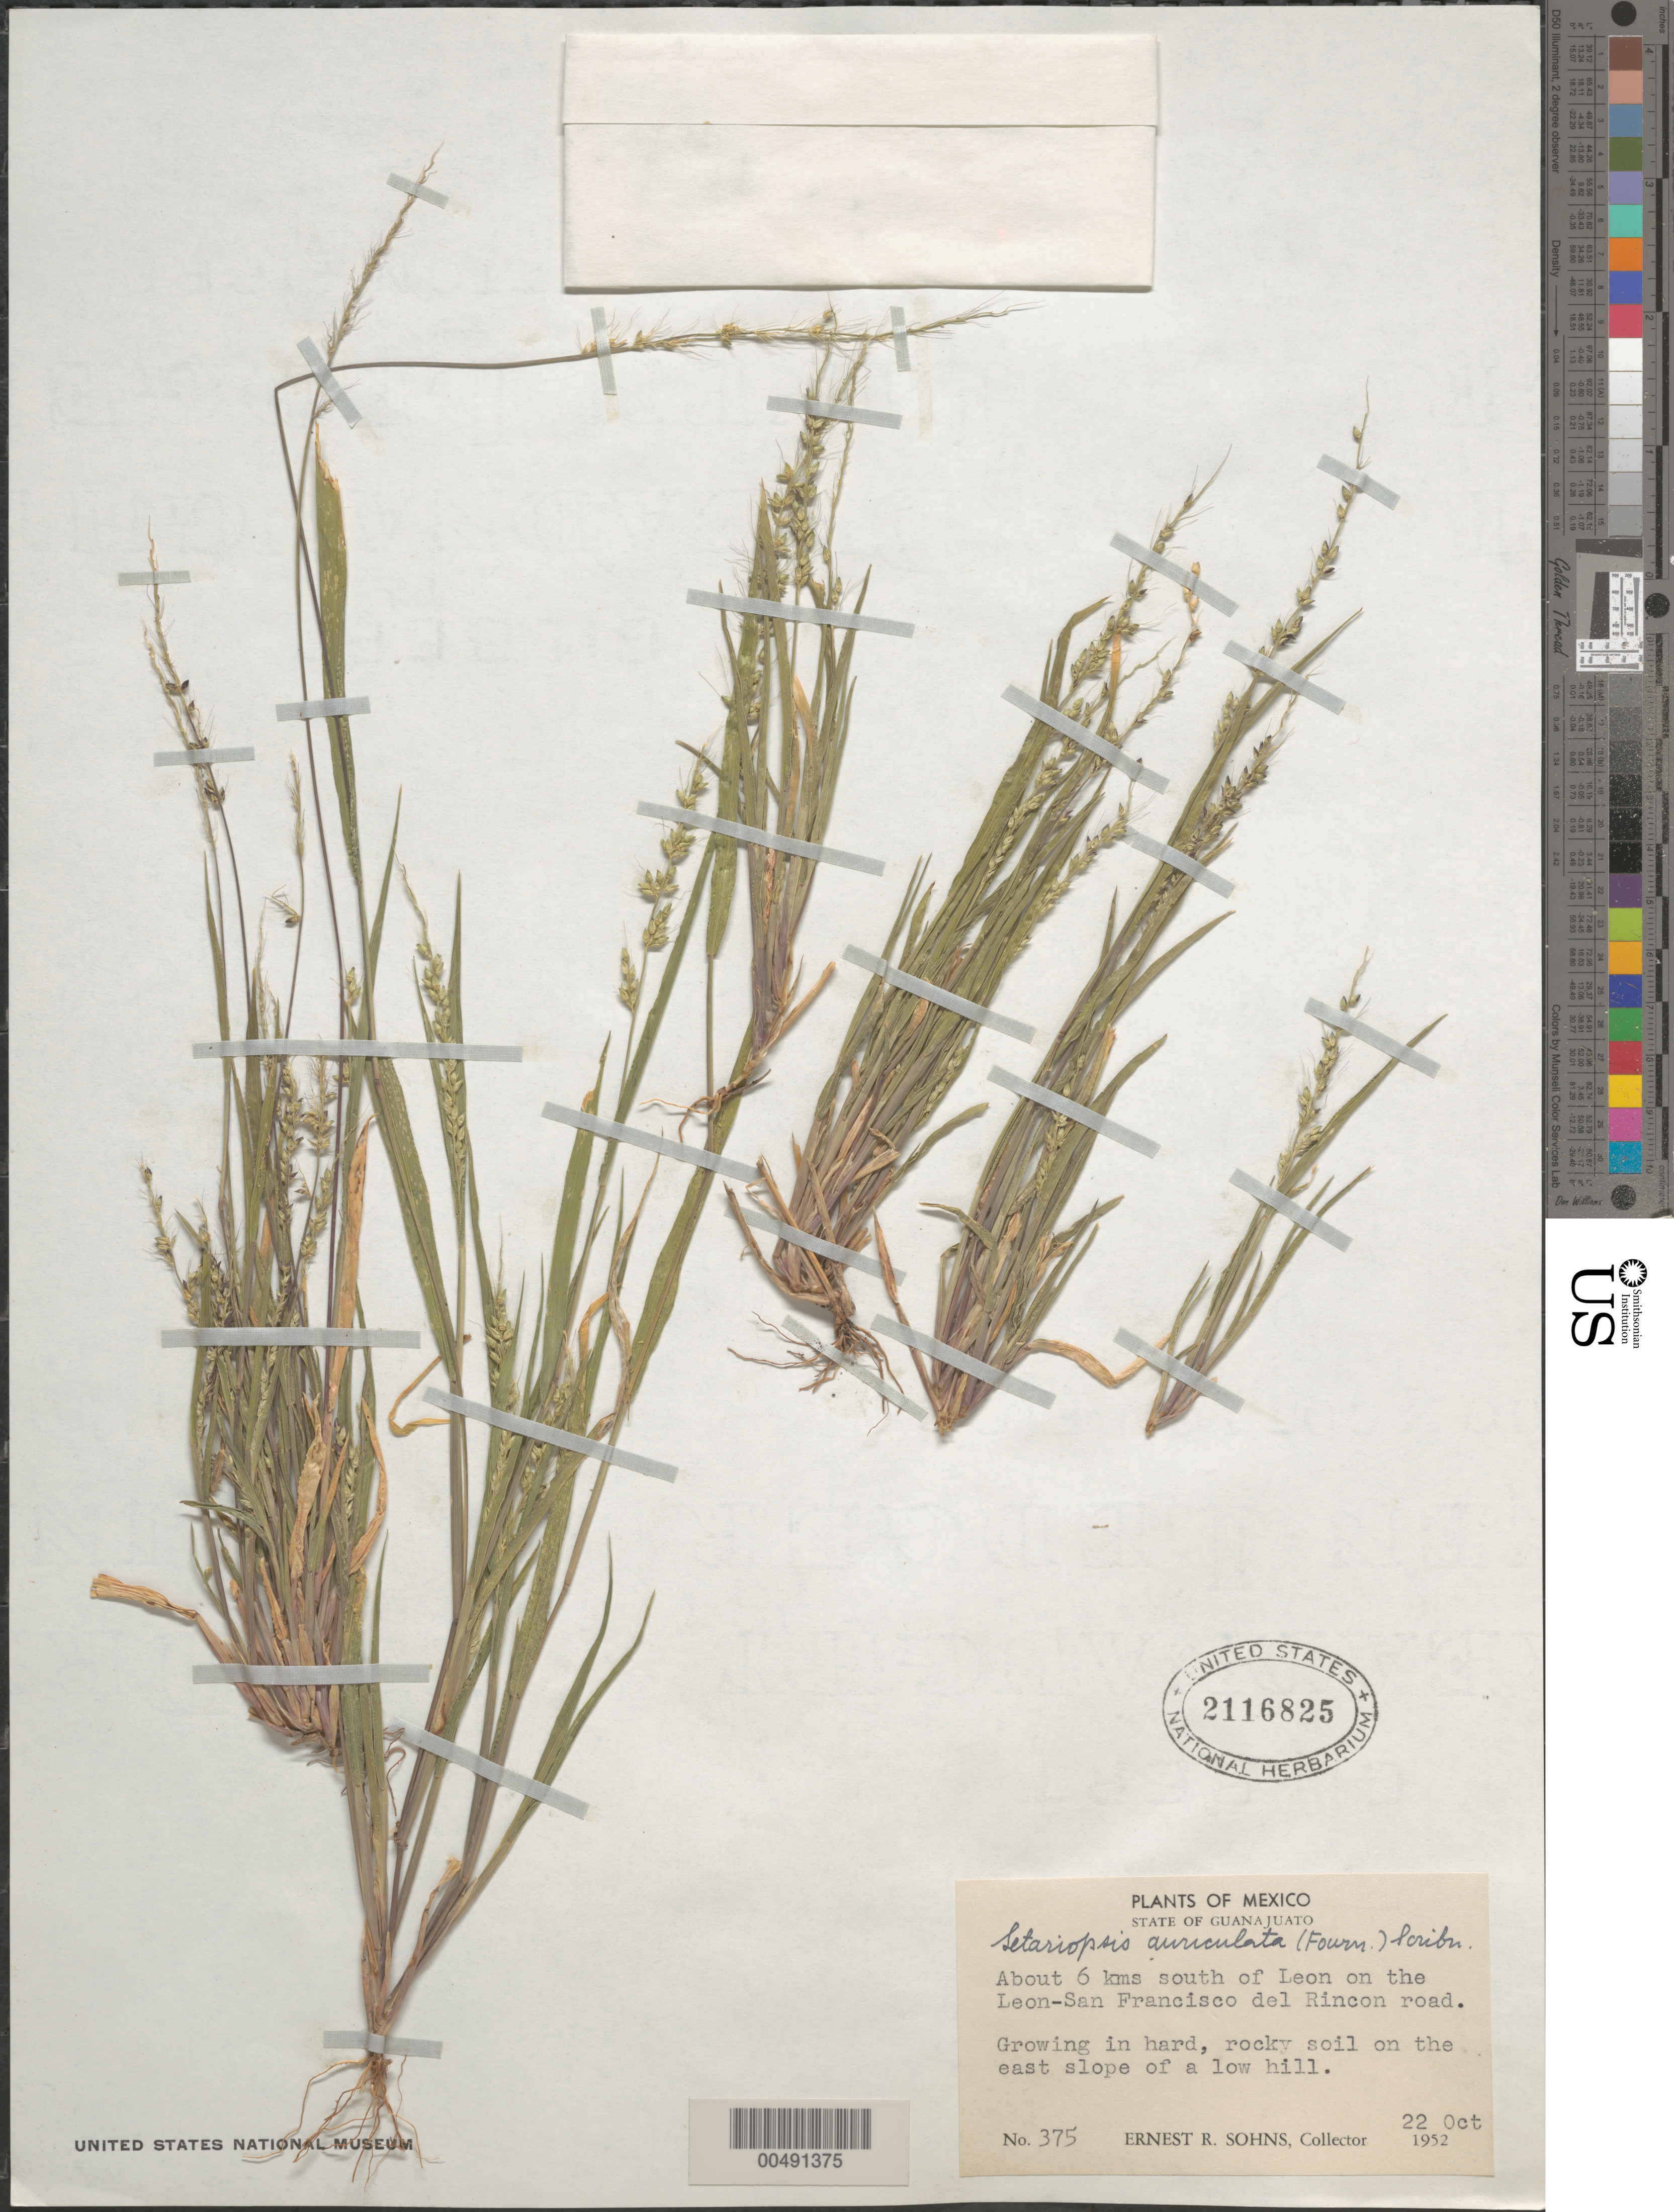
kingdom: Plantae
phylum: Tracheophyta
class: Liliopsida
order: Poales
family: Poaceae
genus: Setariopsis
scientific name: Setariopsis auriculata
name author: (E. Fourn.) Scribn.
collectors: E. R. Sohns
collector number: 375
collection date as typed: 22 Oct 1952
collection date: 1952-10-22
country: Mexico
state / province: Guanajuato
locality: About 6 km S of Leon on the Leon- San Francisco del Rincon rd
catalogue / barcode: US 2116825